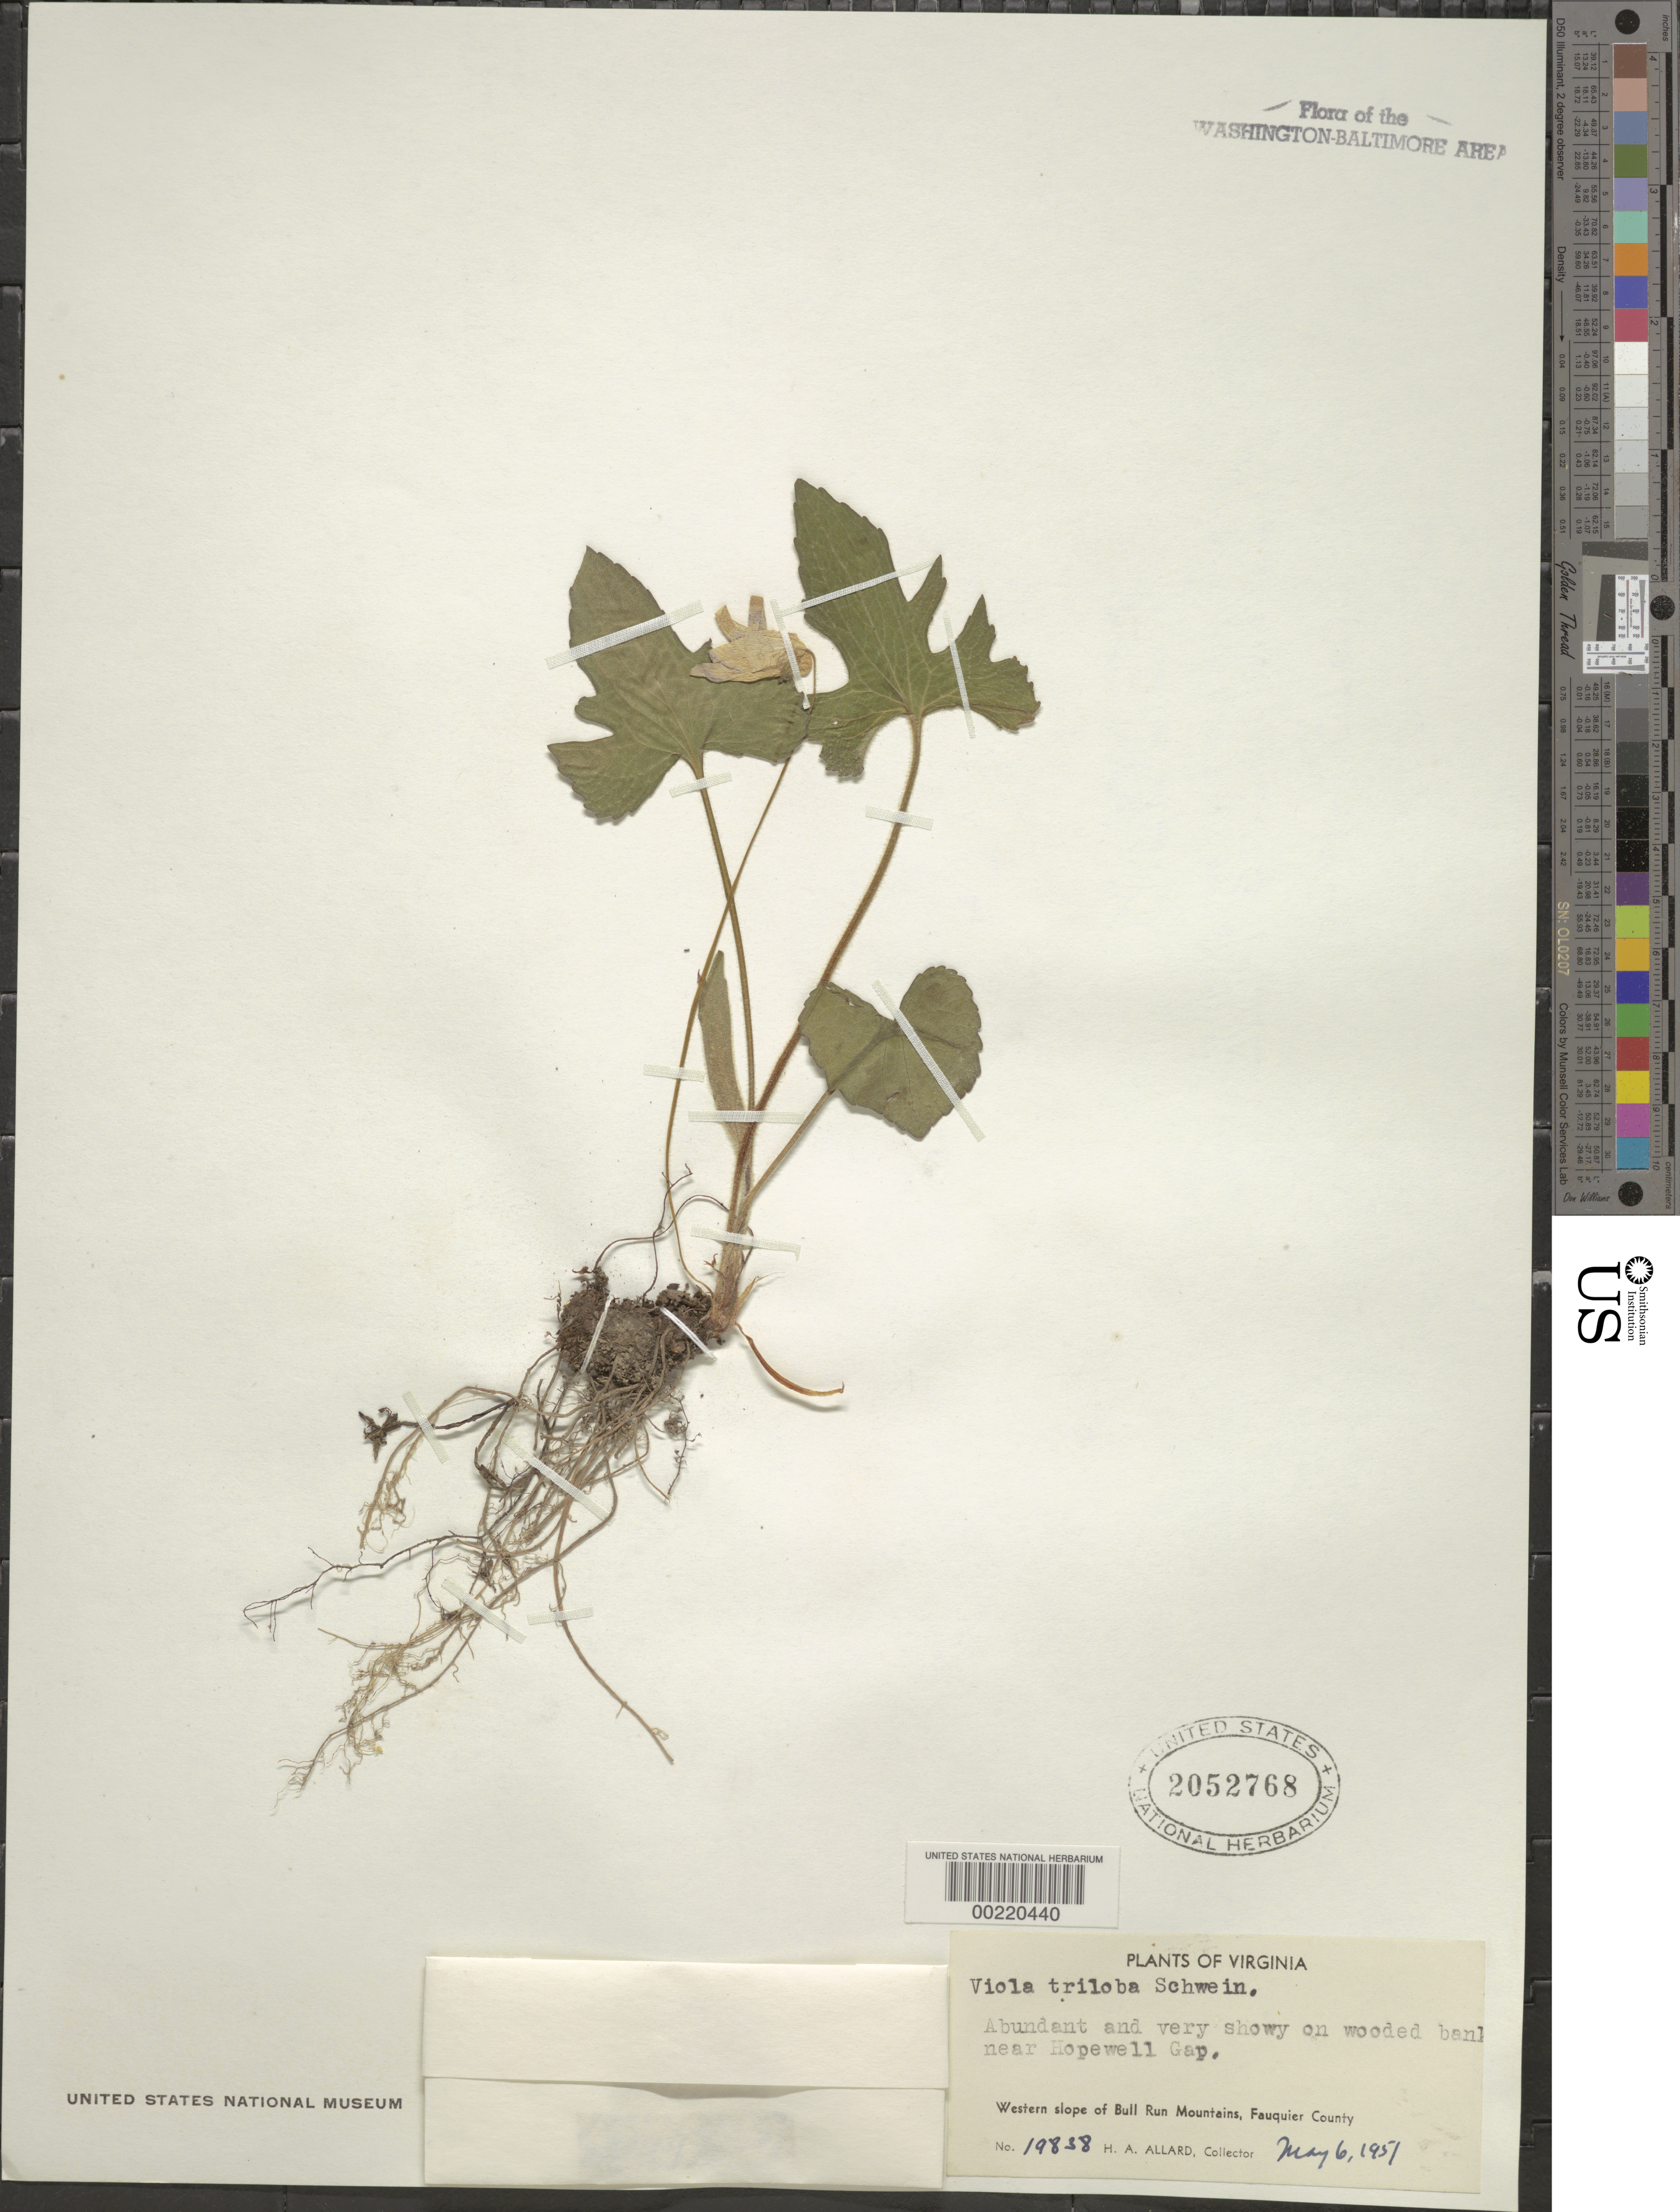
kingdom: Plantae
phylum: Tracheophyta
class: Magnoliopsida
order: Malpighiales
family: Violaceae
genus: Viola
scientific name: Viola palmata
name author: L.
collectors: H. A. Allard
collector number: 19838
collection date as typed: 06 May 1951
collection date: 1951-05-06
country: United States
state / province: Virginia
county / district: Fauquier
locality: Hopewell Gap vicinity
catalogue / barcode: US 2052768